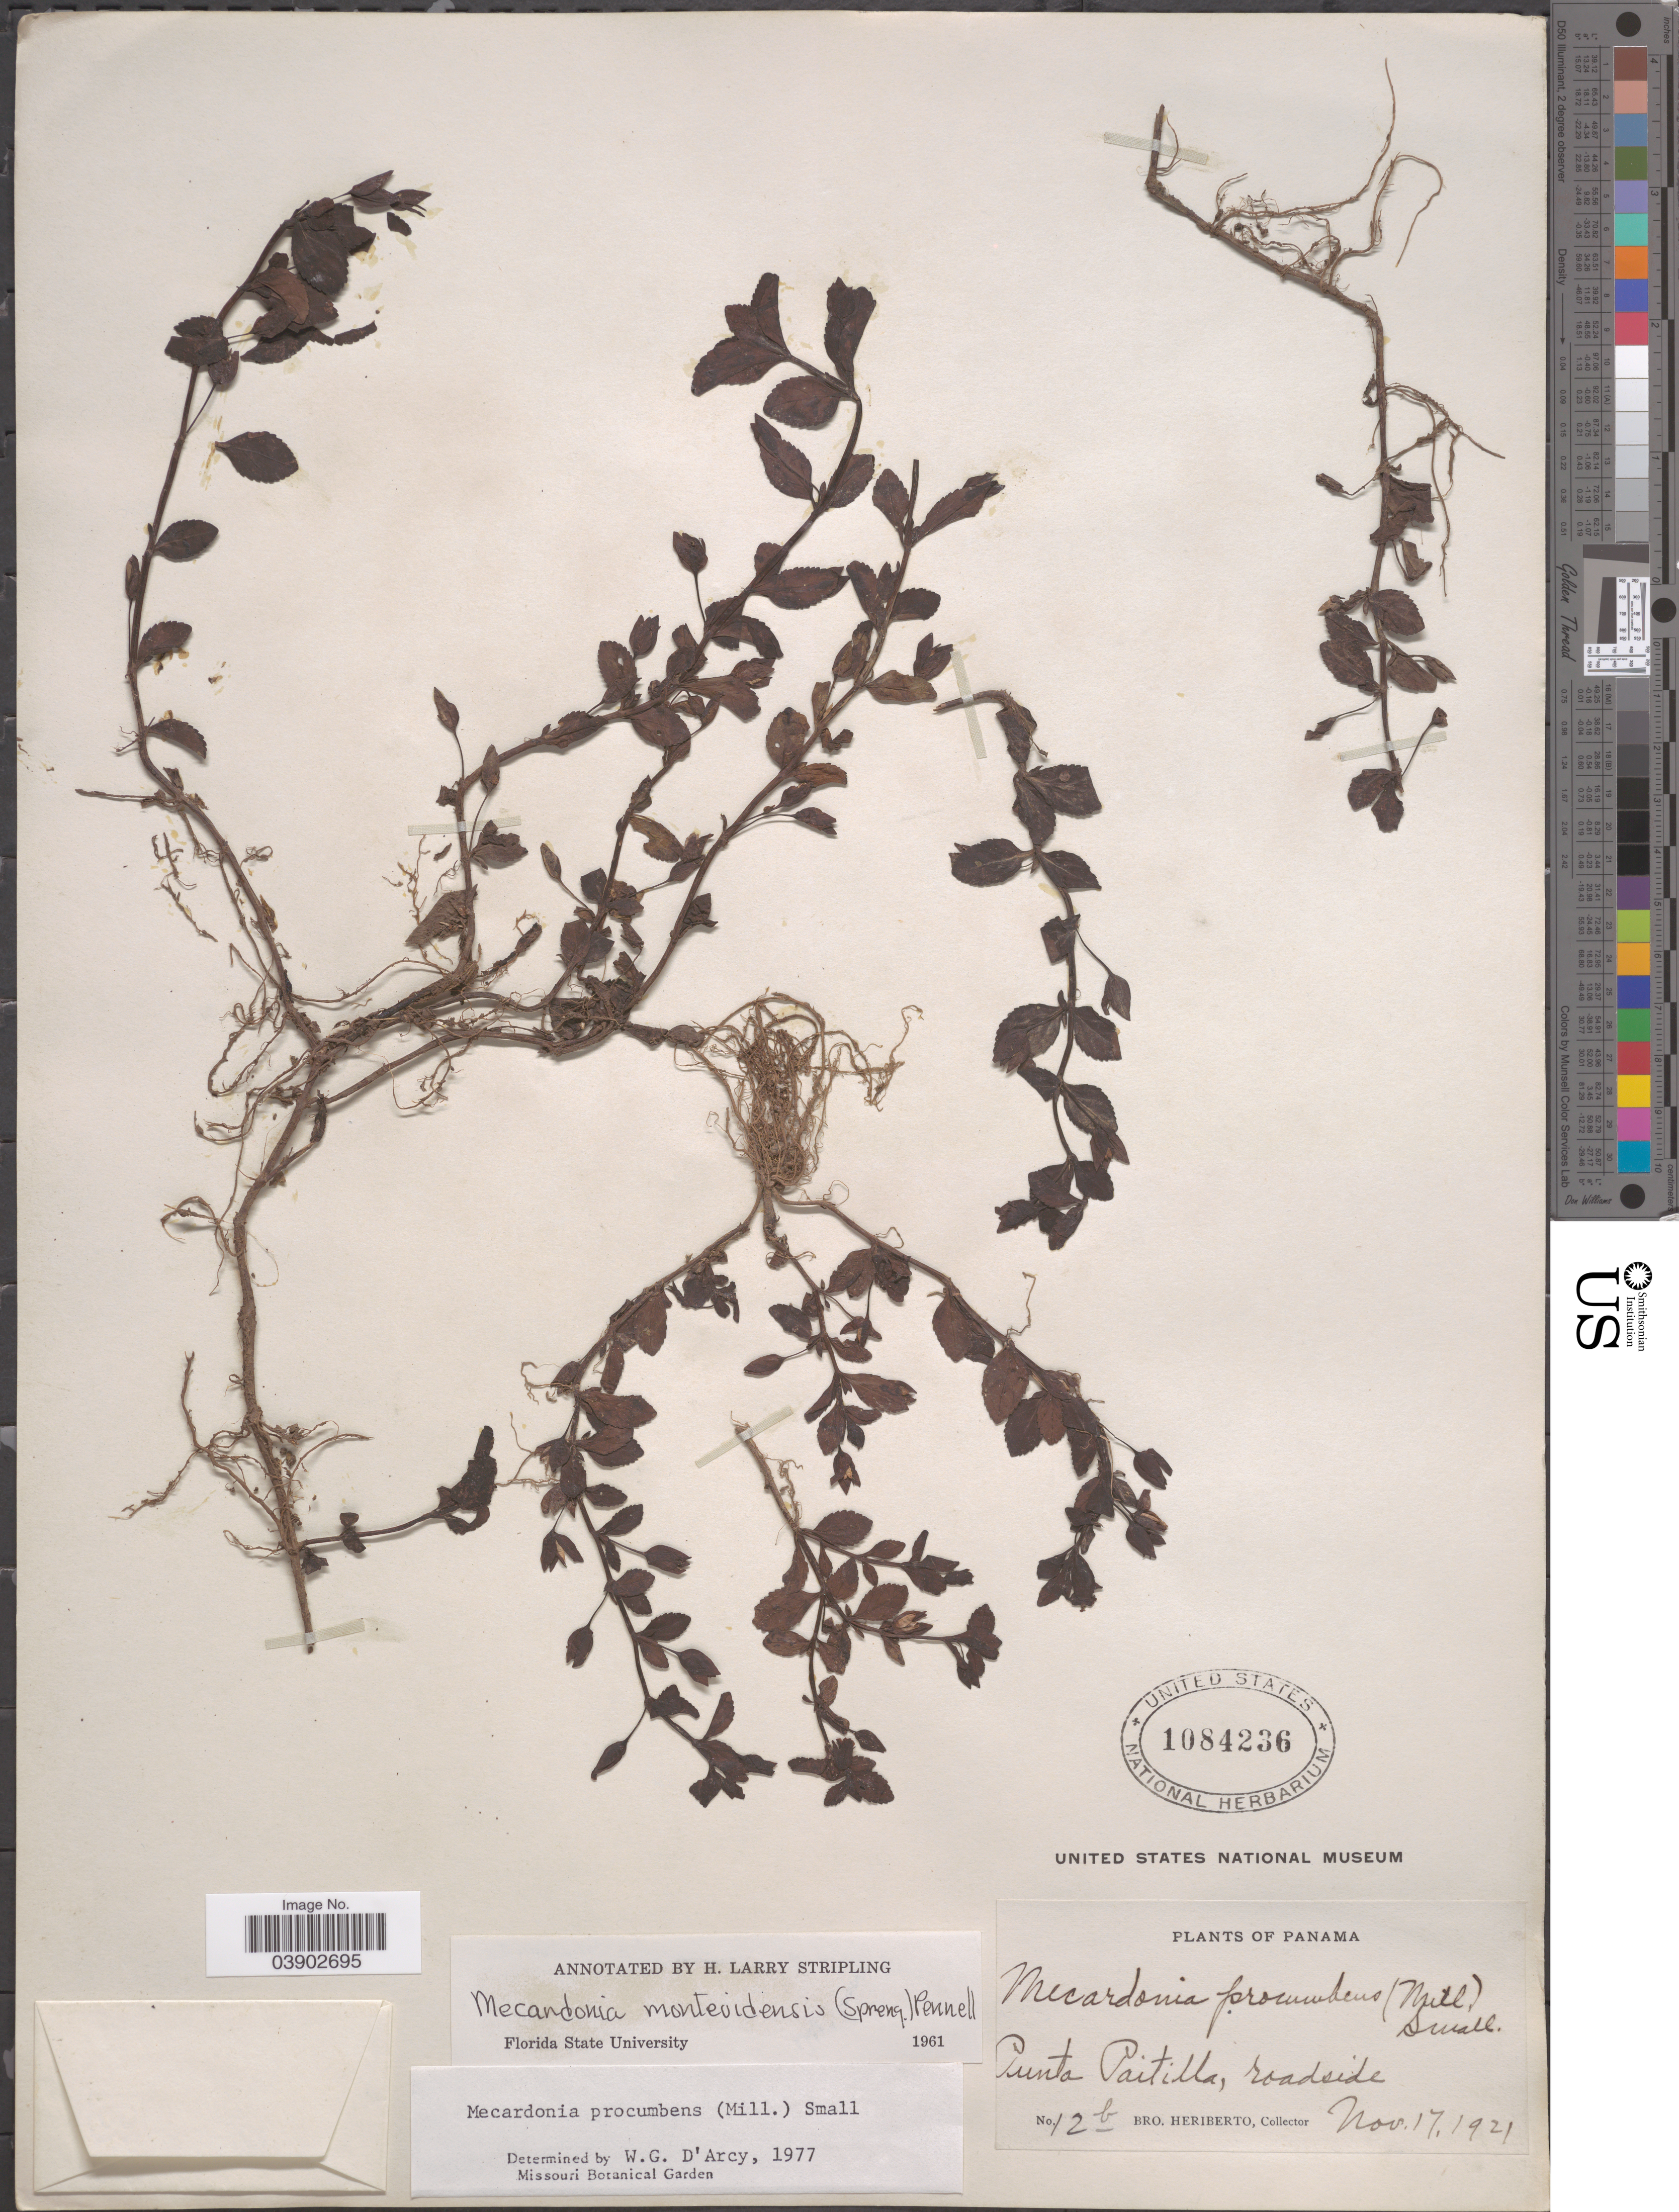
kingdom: Plantae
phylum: Tracheophyta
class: Magnoliopsida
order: Lamiales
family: Plantaginaceae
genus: Mecardonia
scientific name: Mecardonia procumbens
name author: (Mill.) Small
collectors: B. Heriberto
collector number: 12b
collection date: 1921-11-17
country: Panama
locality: Punta Paitilla, roadside.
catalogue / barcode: US 1084236